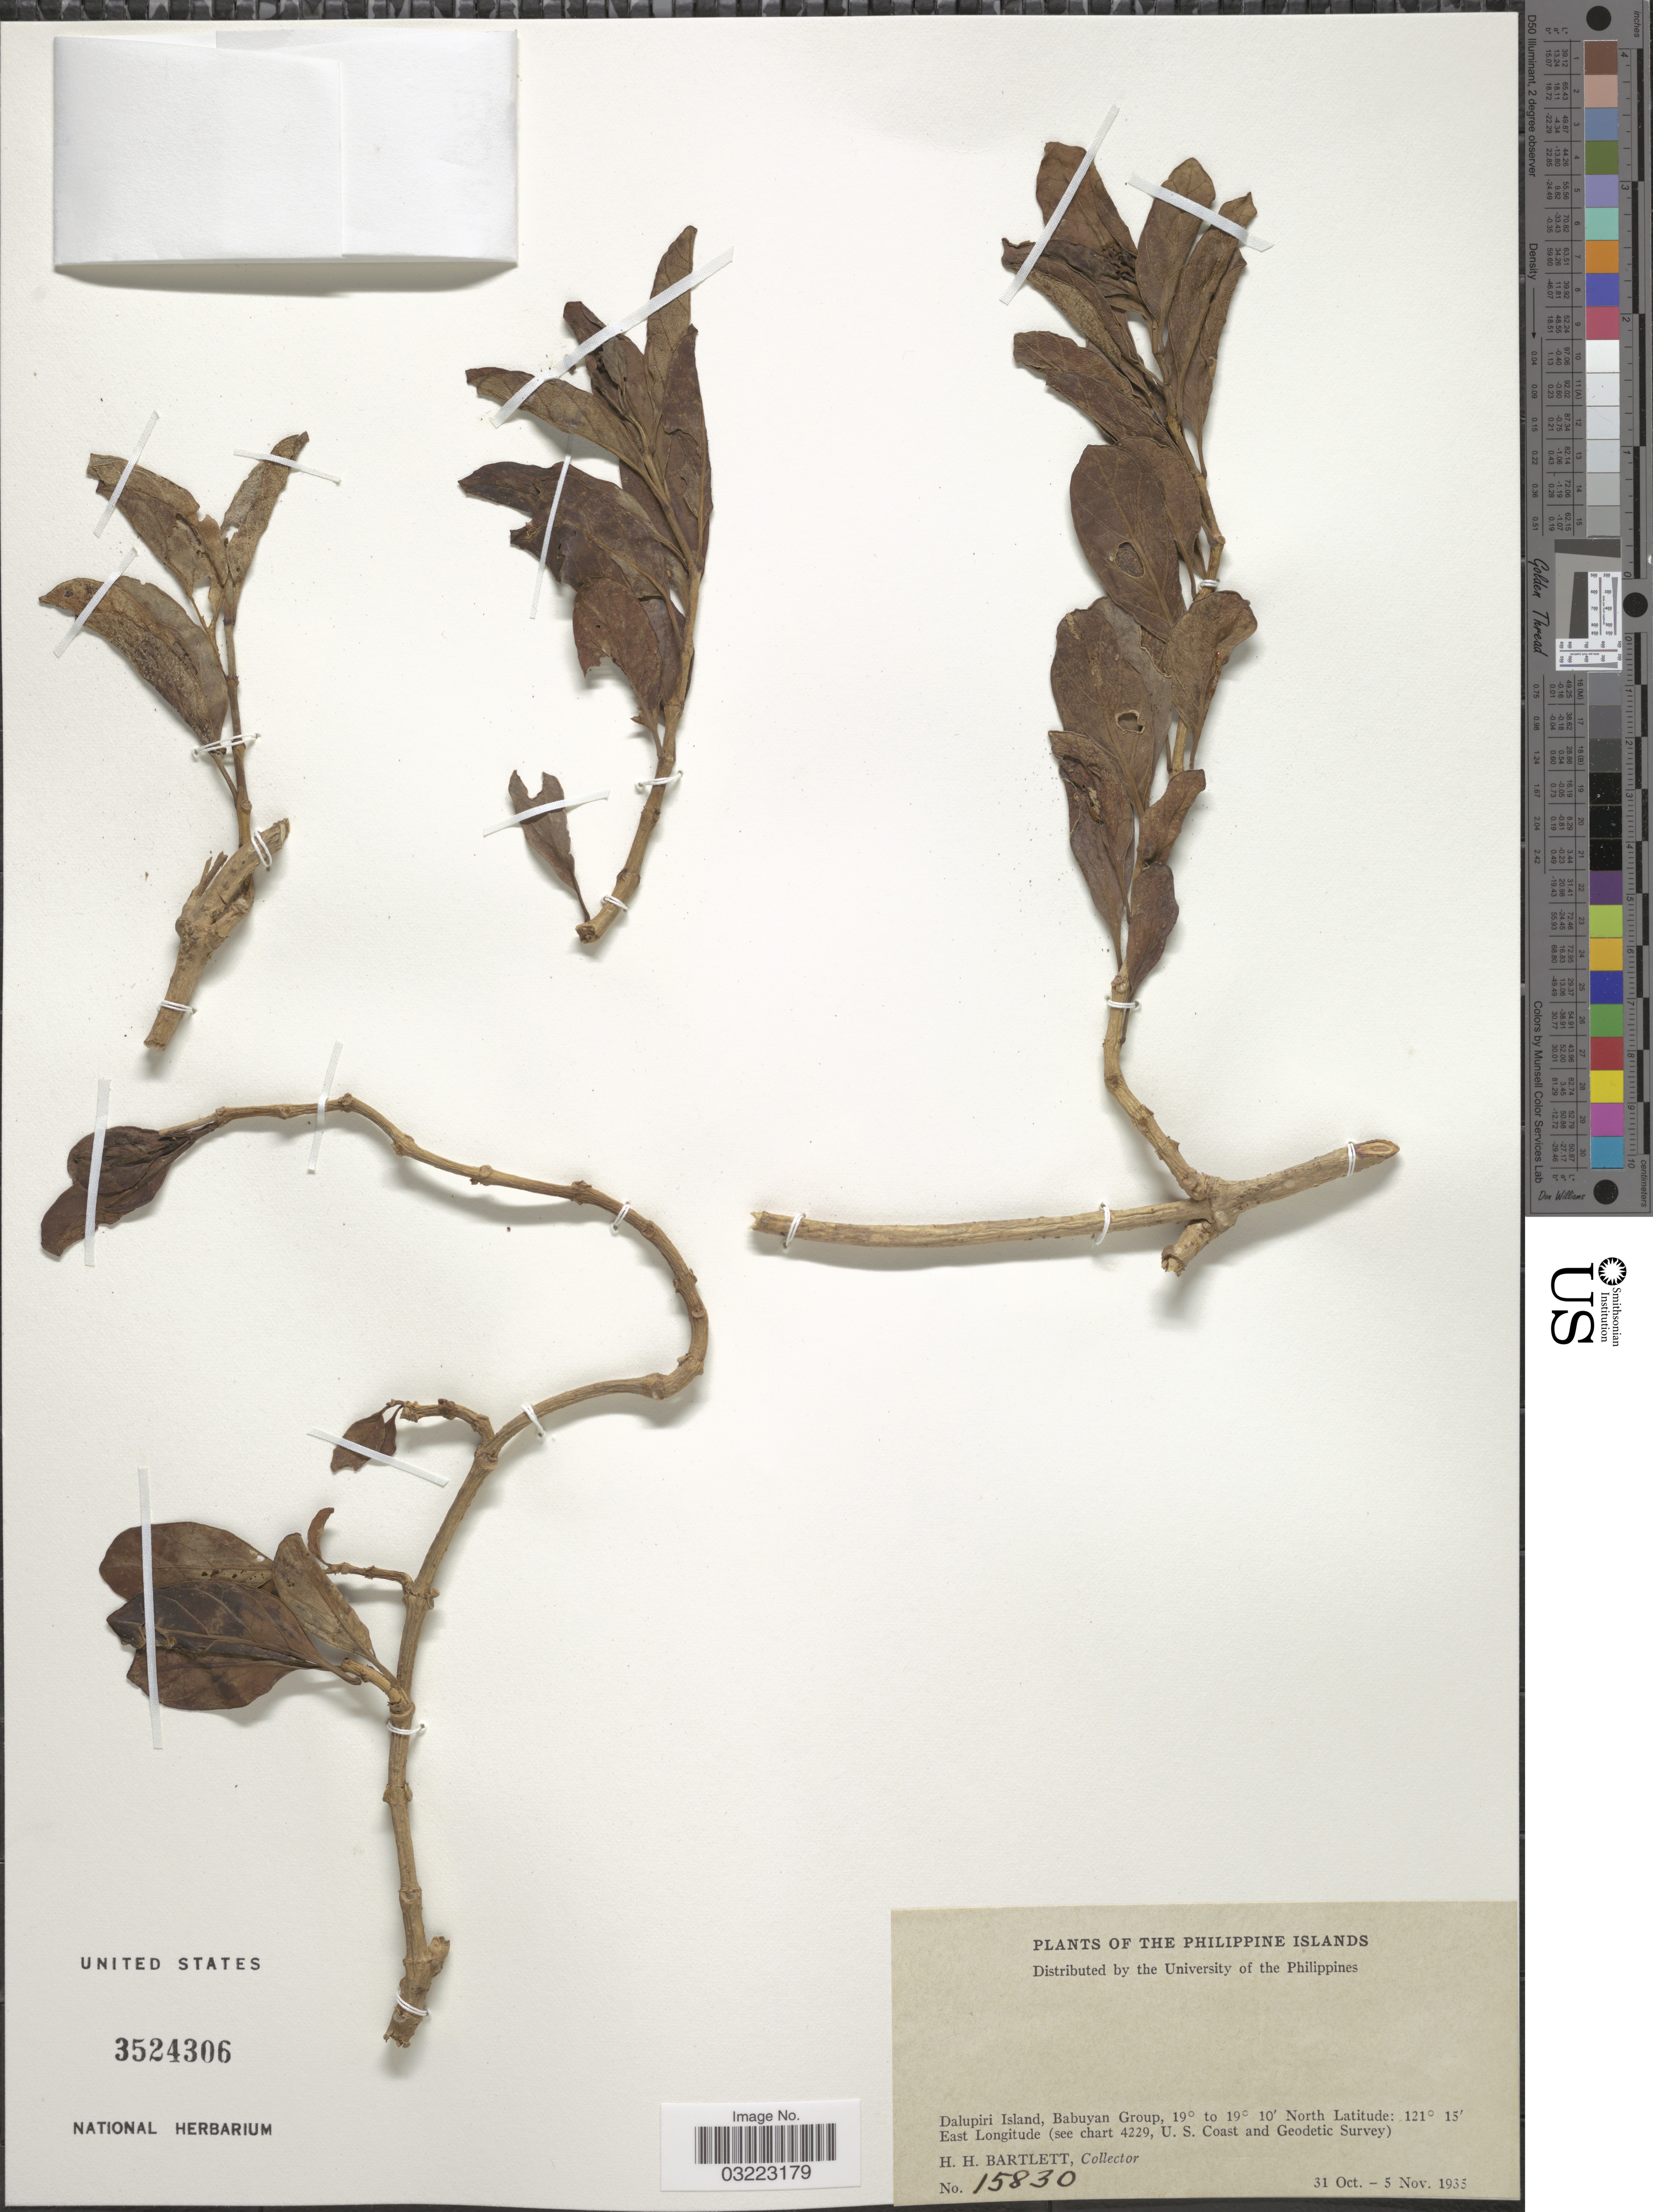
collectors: H. H. Bartlett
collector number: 15830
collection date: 1935-10-31/1935-11-05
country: Philippines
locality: The Philippine Islands. Dalupiri Island, Babuyan Group.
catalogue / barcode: US 3524306